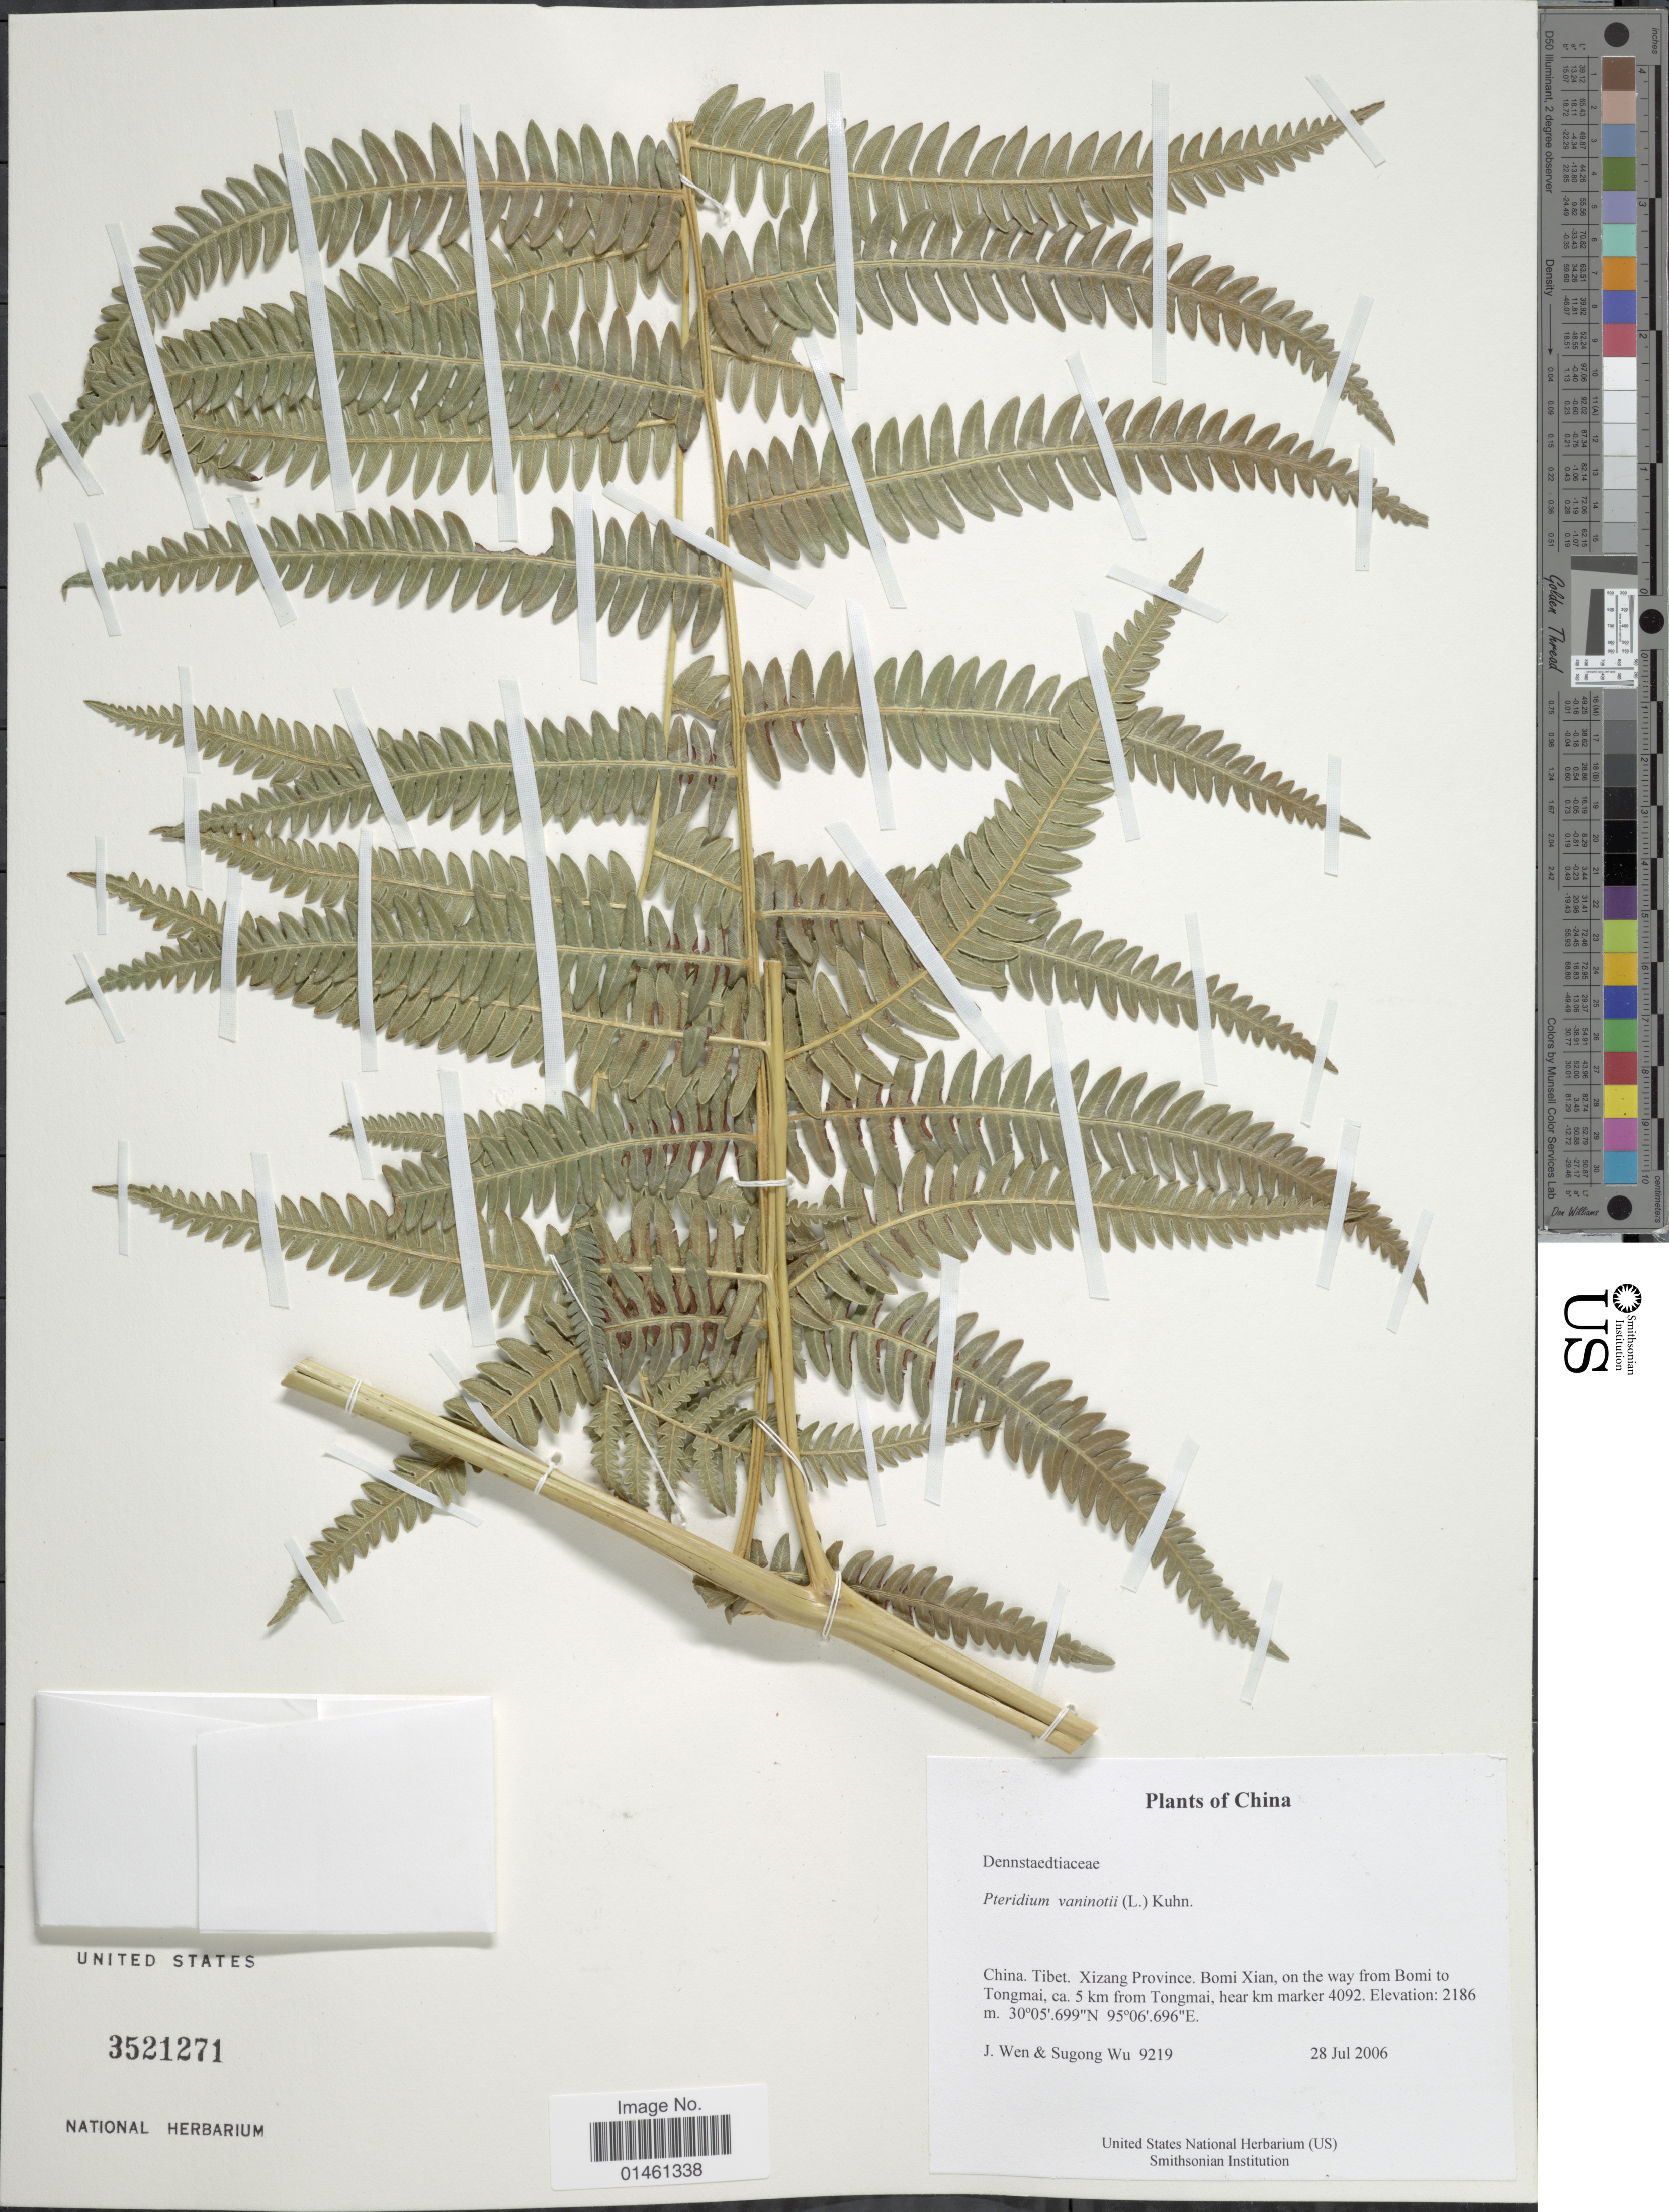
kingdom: Plantae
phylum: Tracheophyta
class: Polypodiopsida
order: Polypodiales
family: Dennstaedtiaceae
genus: Pteridium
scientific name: Pteridium aquilinum var. latiusculum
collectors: J. Wen & S. Wu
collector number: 9219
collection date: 2006-07-28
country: China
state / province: Xizang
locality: China Tibet, Xizang Province, Bomi Xian, on the way from Bomi to Tongmai, ca. 5km from Tongmai, hear km marker 4092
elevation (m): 2186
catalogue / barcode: US 3521271